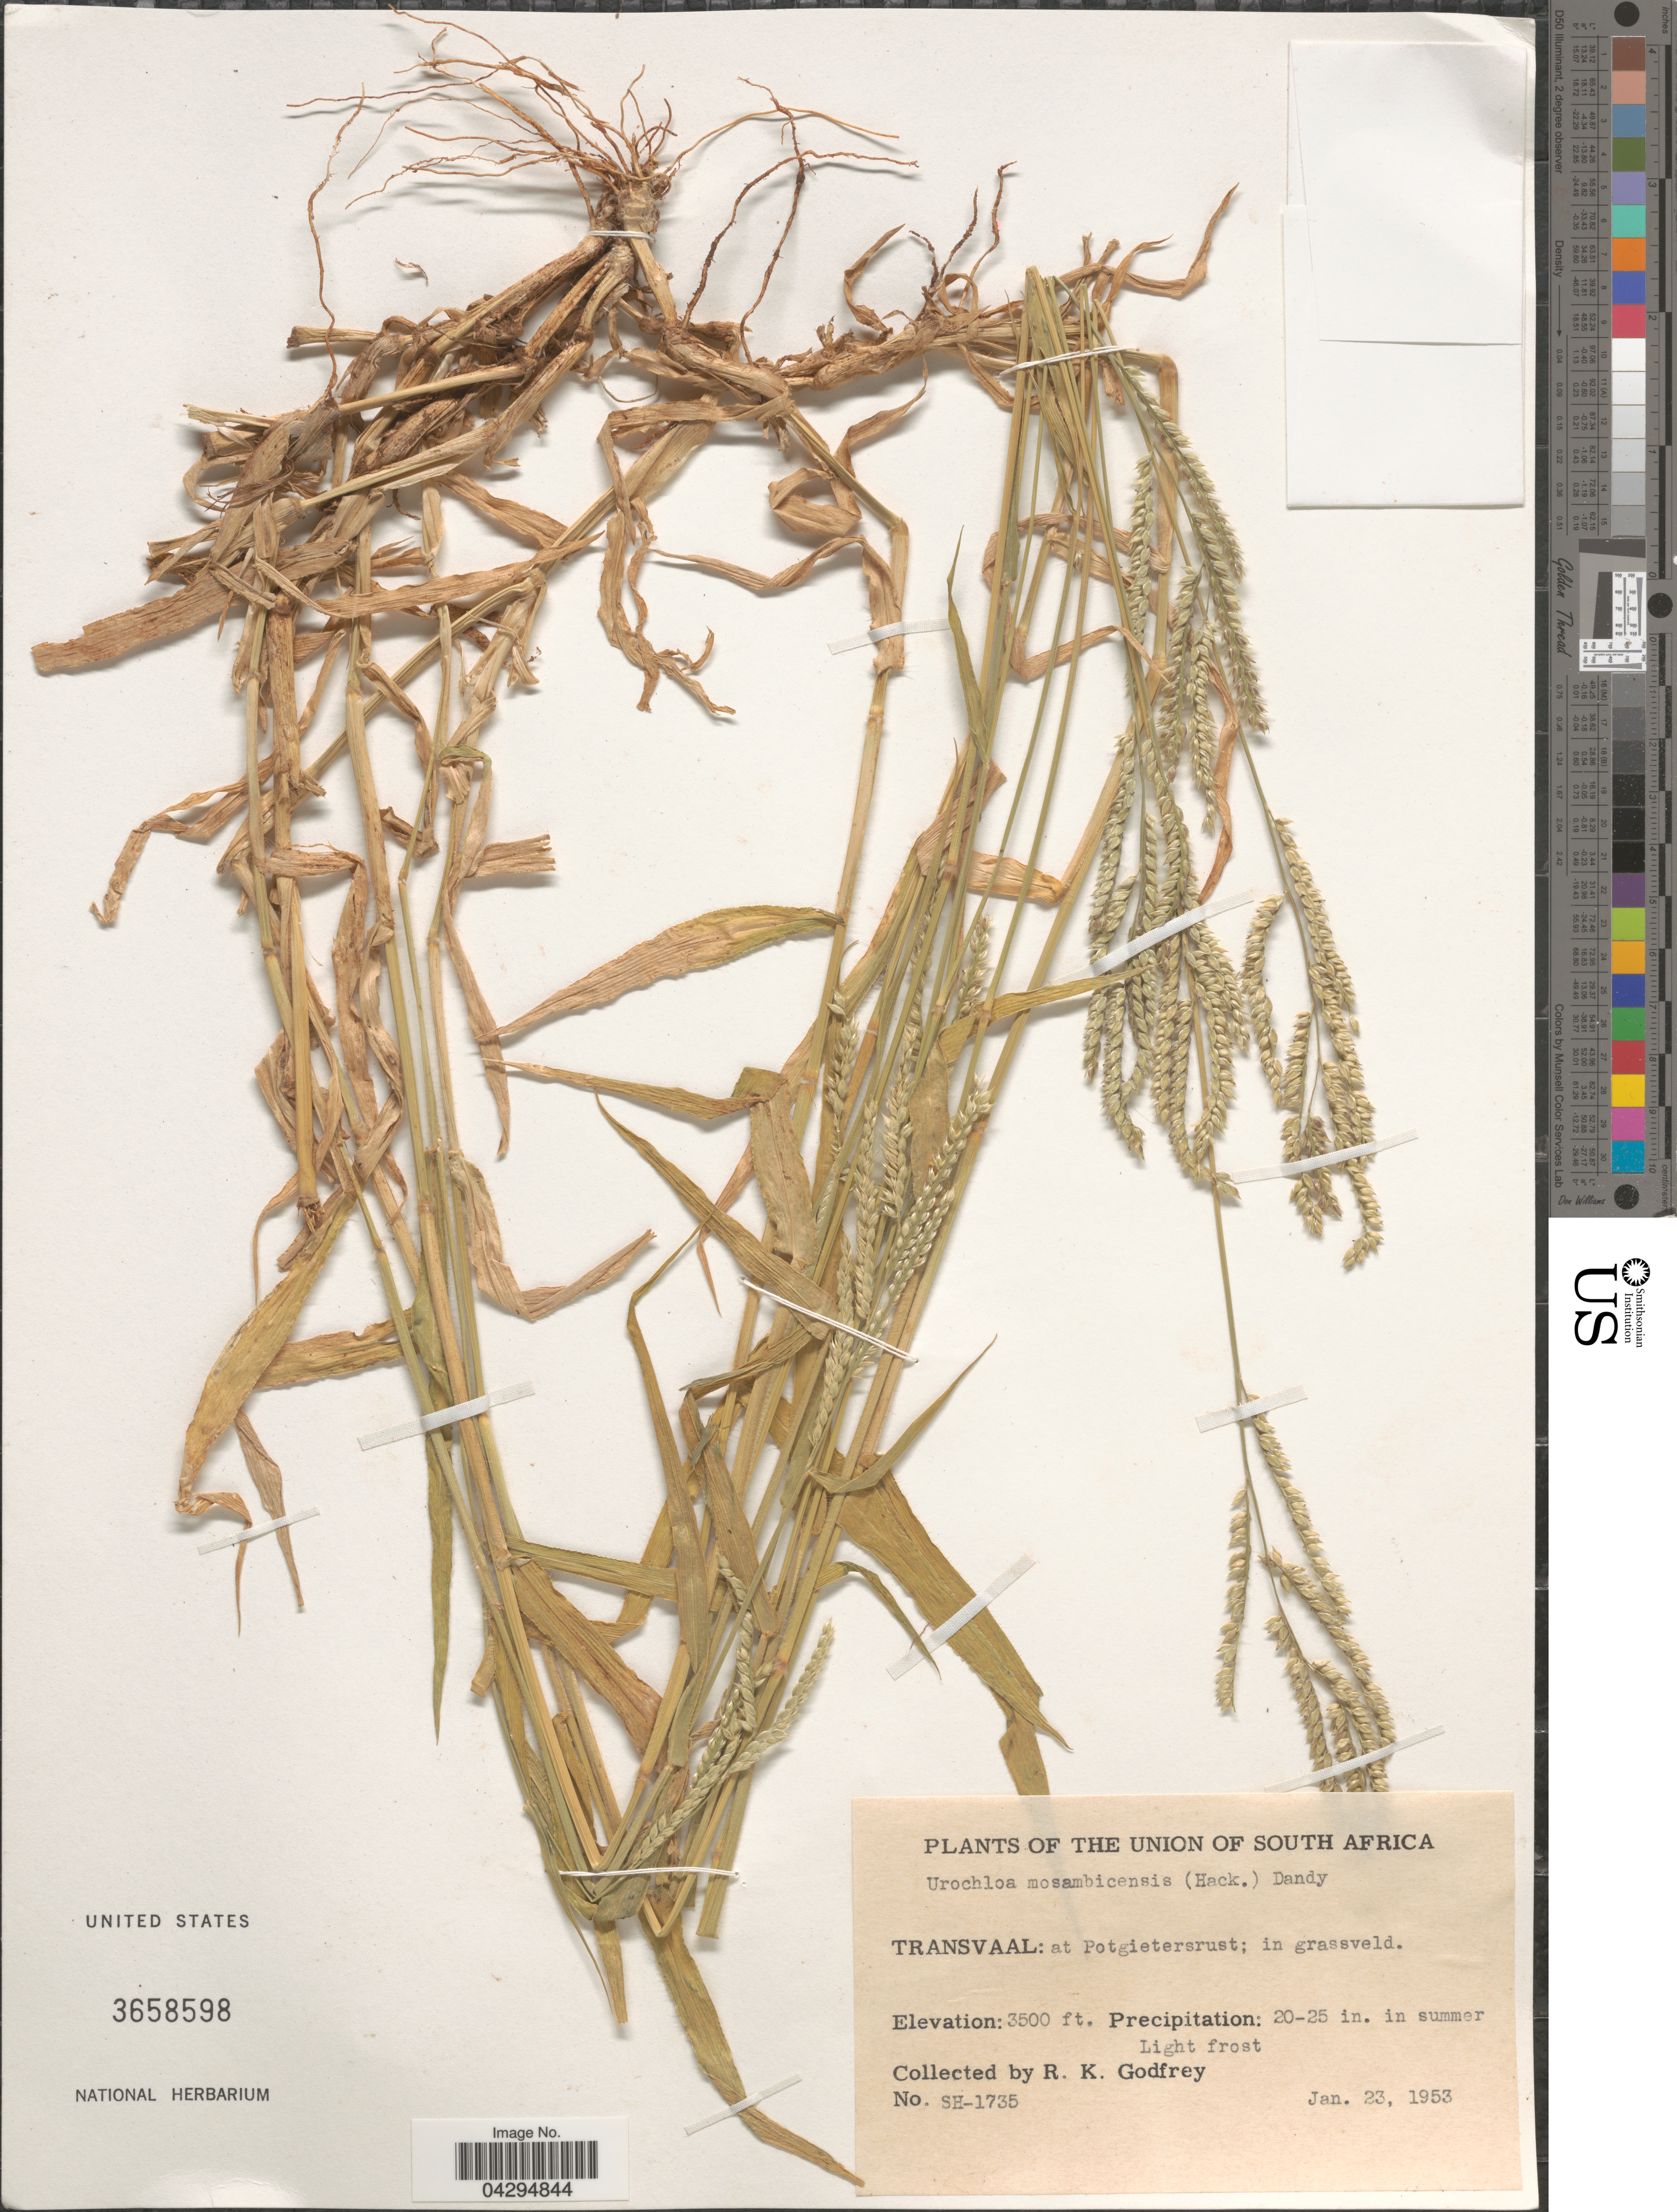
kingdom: Plantae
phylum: Tracheophyta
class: Liliopsida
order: Poales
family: Poaceae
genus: Urochloa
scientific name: Urochloa mosambicensis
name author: (Hack.) Dandy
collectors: R. K. Godfrey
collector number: SH-1735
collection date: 1953-01-23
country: South Africa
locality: The Union of South Africa. Transvaal: at Potgietersrust.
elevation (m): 1067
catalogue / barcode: US 3658598